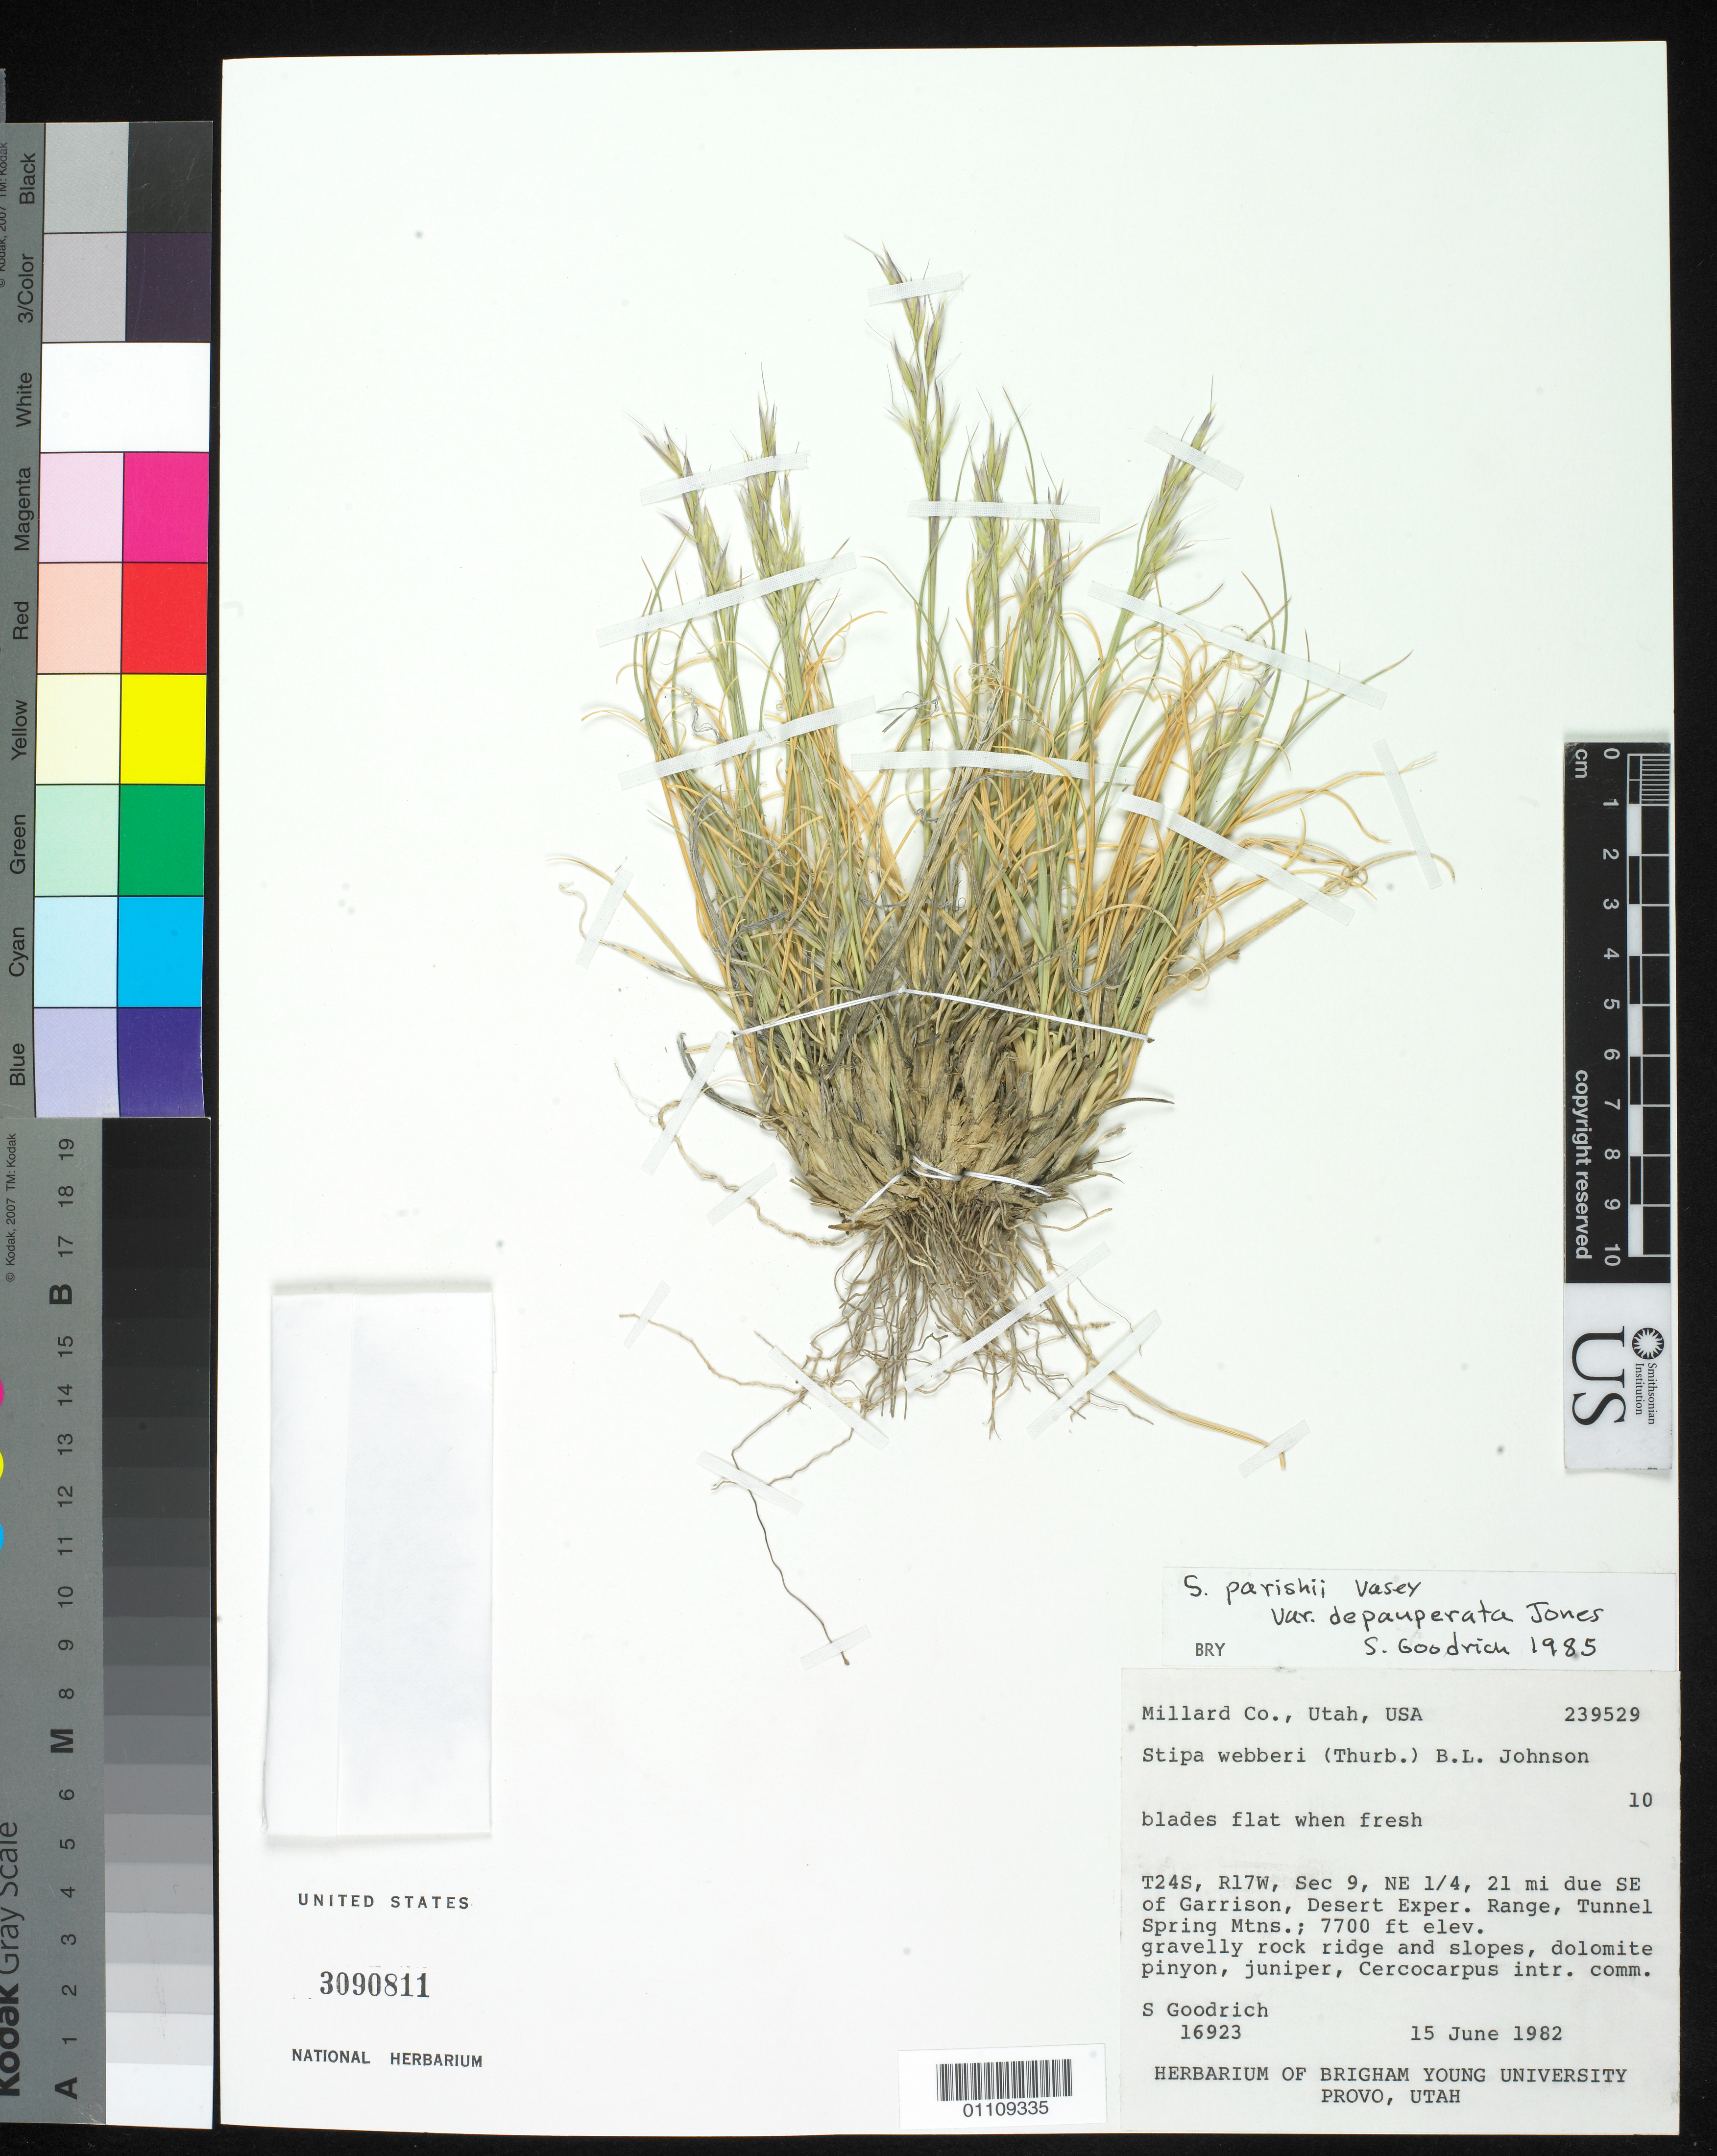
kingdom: Plantae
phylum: Tracheophyta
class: Liliopsida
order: Poales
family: Poaceae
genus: Eriocoma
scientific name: Eriocoma parishii subsp. depauperata ined.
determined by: Poaceae Reorganization Project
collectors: S. Goodrich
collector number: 16923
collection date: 1982-06-15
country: United States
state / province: Utah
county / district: Millard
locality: T24S, R17W, Sec 9, NE 1/4, 21 mi due SE of Garrison, Desert Exper. Range, Tunnel Spring Mtns.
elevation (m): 2347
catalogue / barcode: US 3090811